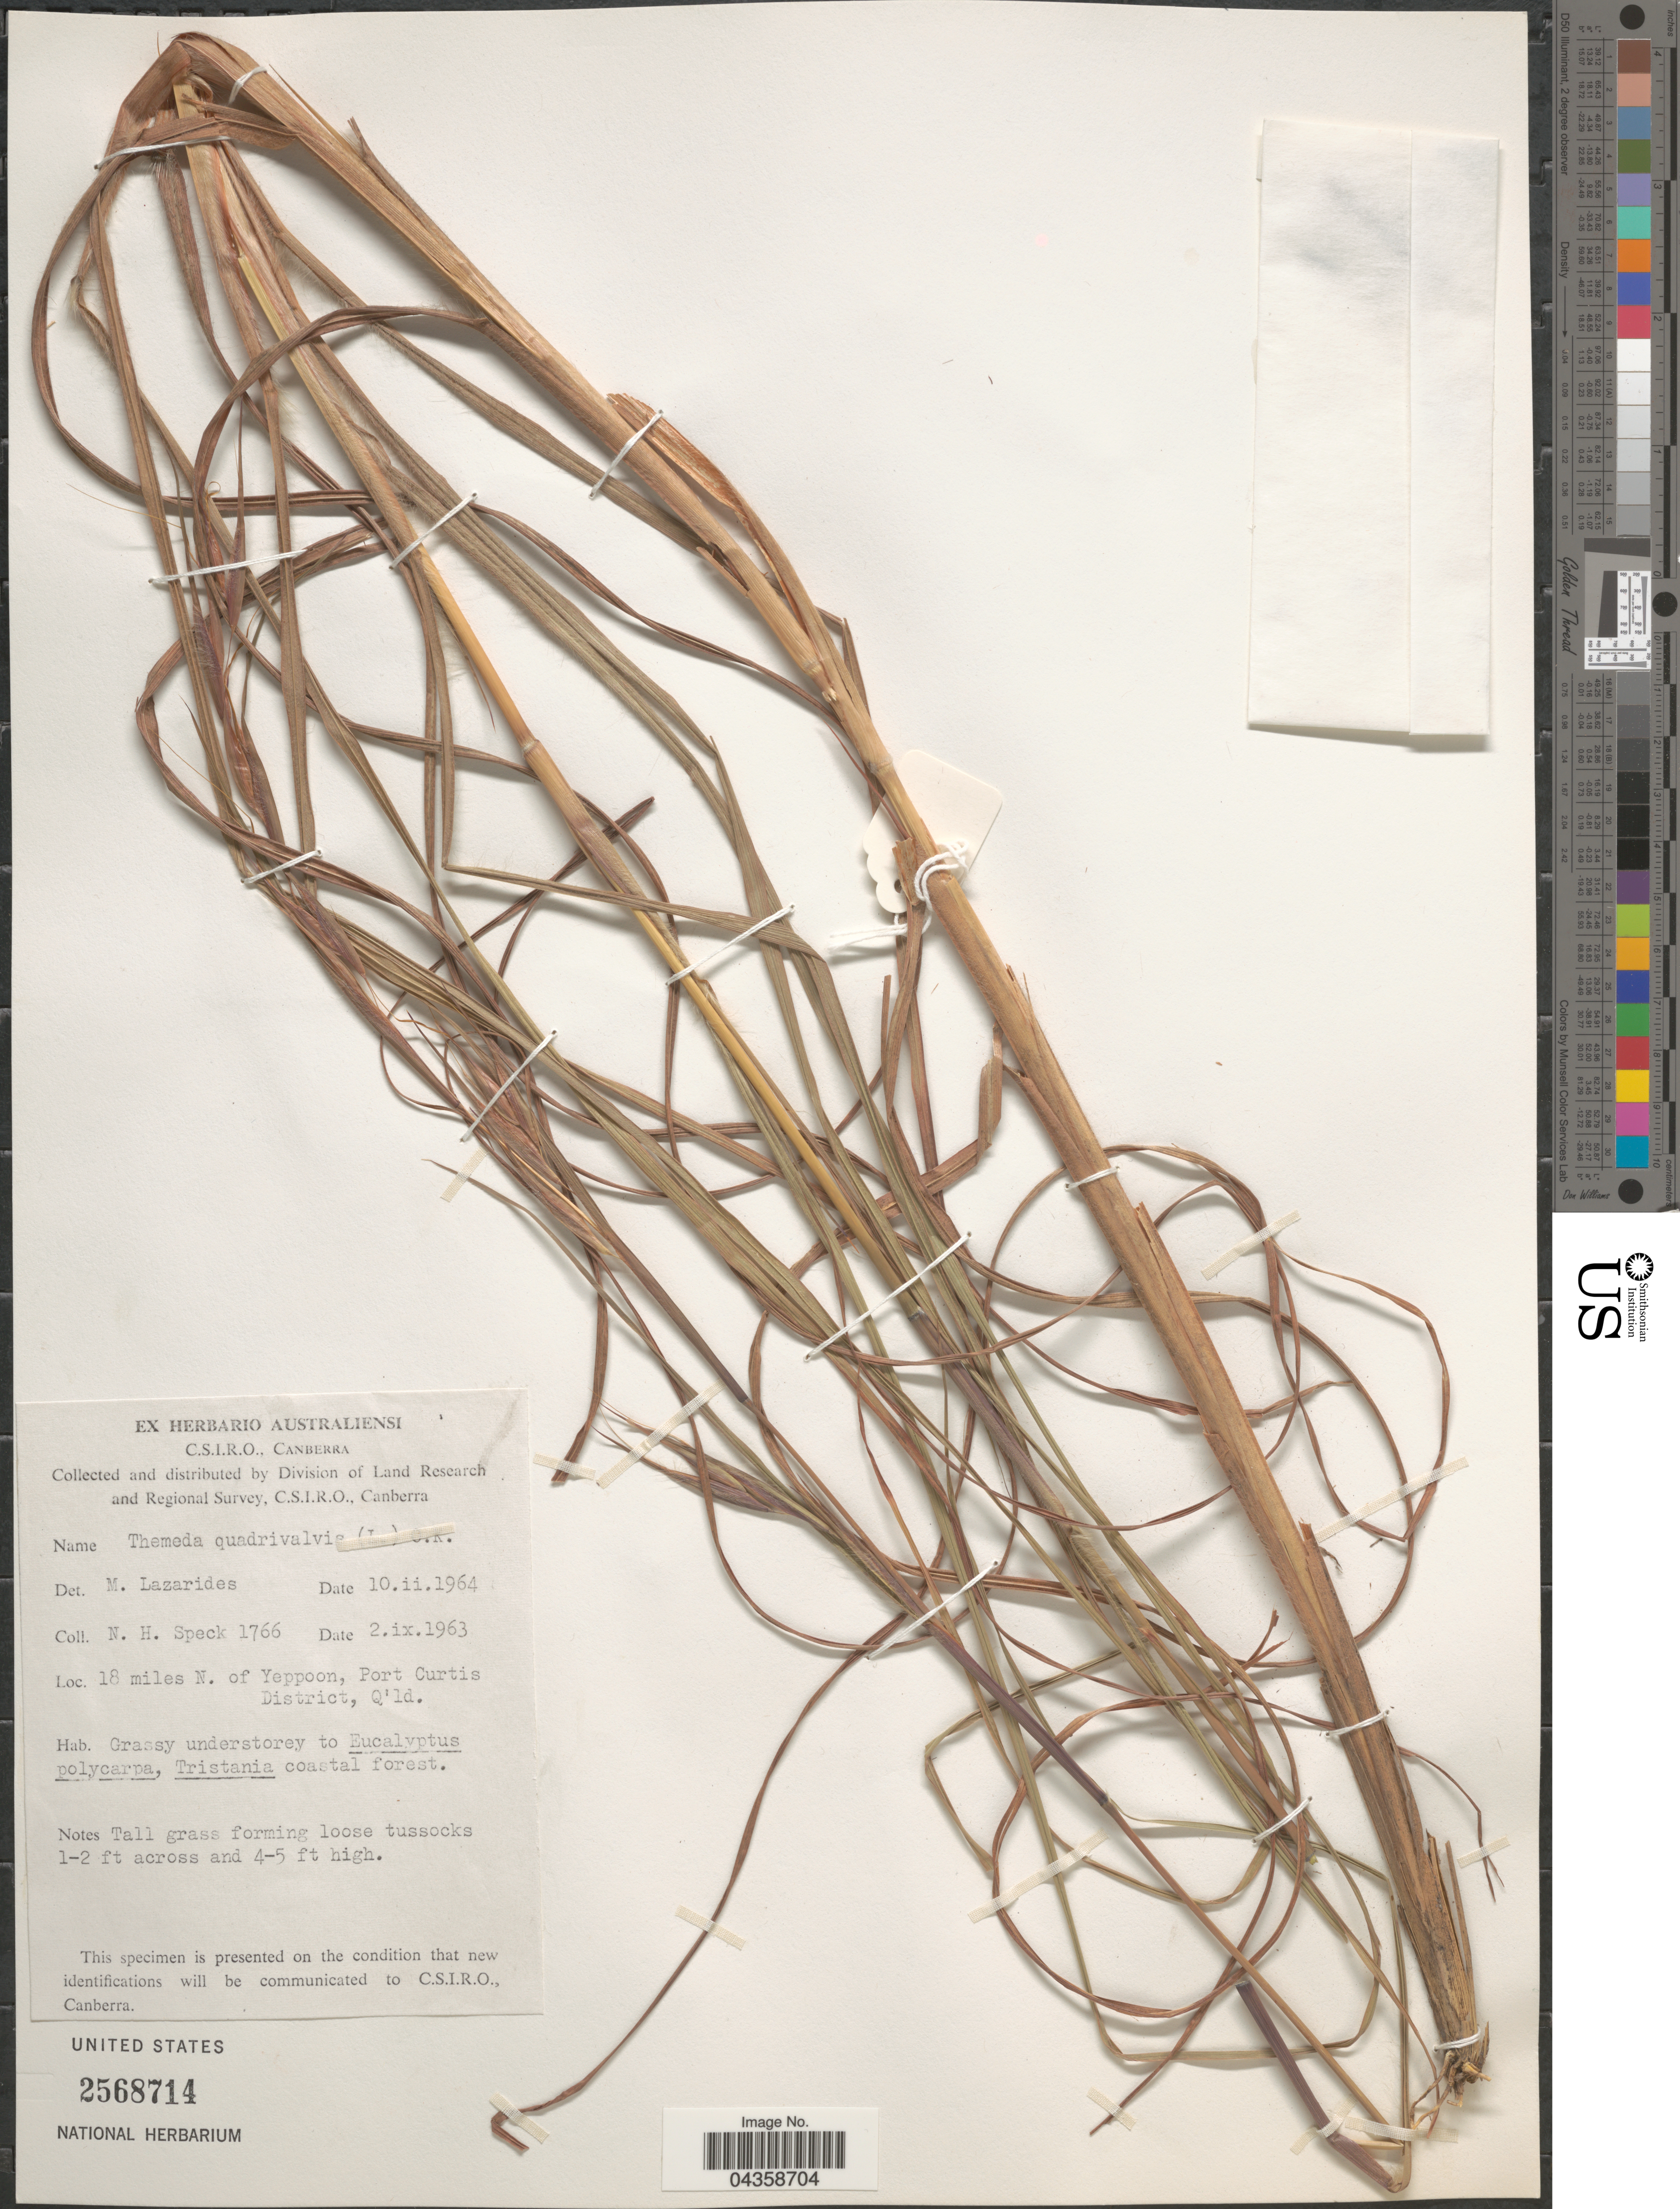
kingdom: Plantae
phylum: Tracheophyta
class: Liliopsida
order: Poales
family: Poaceae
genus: Themeda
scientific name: Themeda triandra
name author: Forssk.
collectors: N. Speck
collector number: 1766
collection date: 1963-09-02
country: Australia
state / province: Queensland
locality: Division of Land Research and Regional Survey. 18 miles N. of Yeppoon, Port Curtis District.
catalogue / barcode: US 2568714